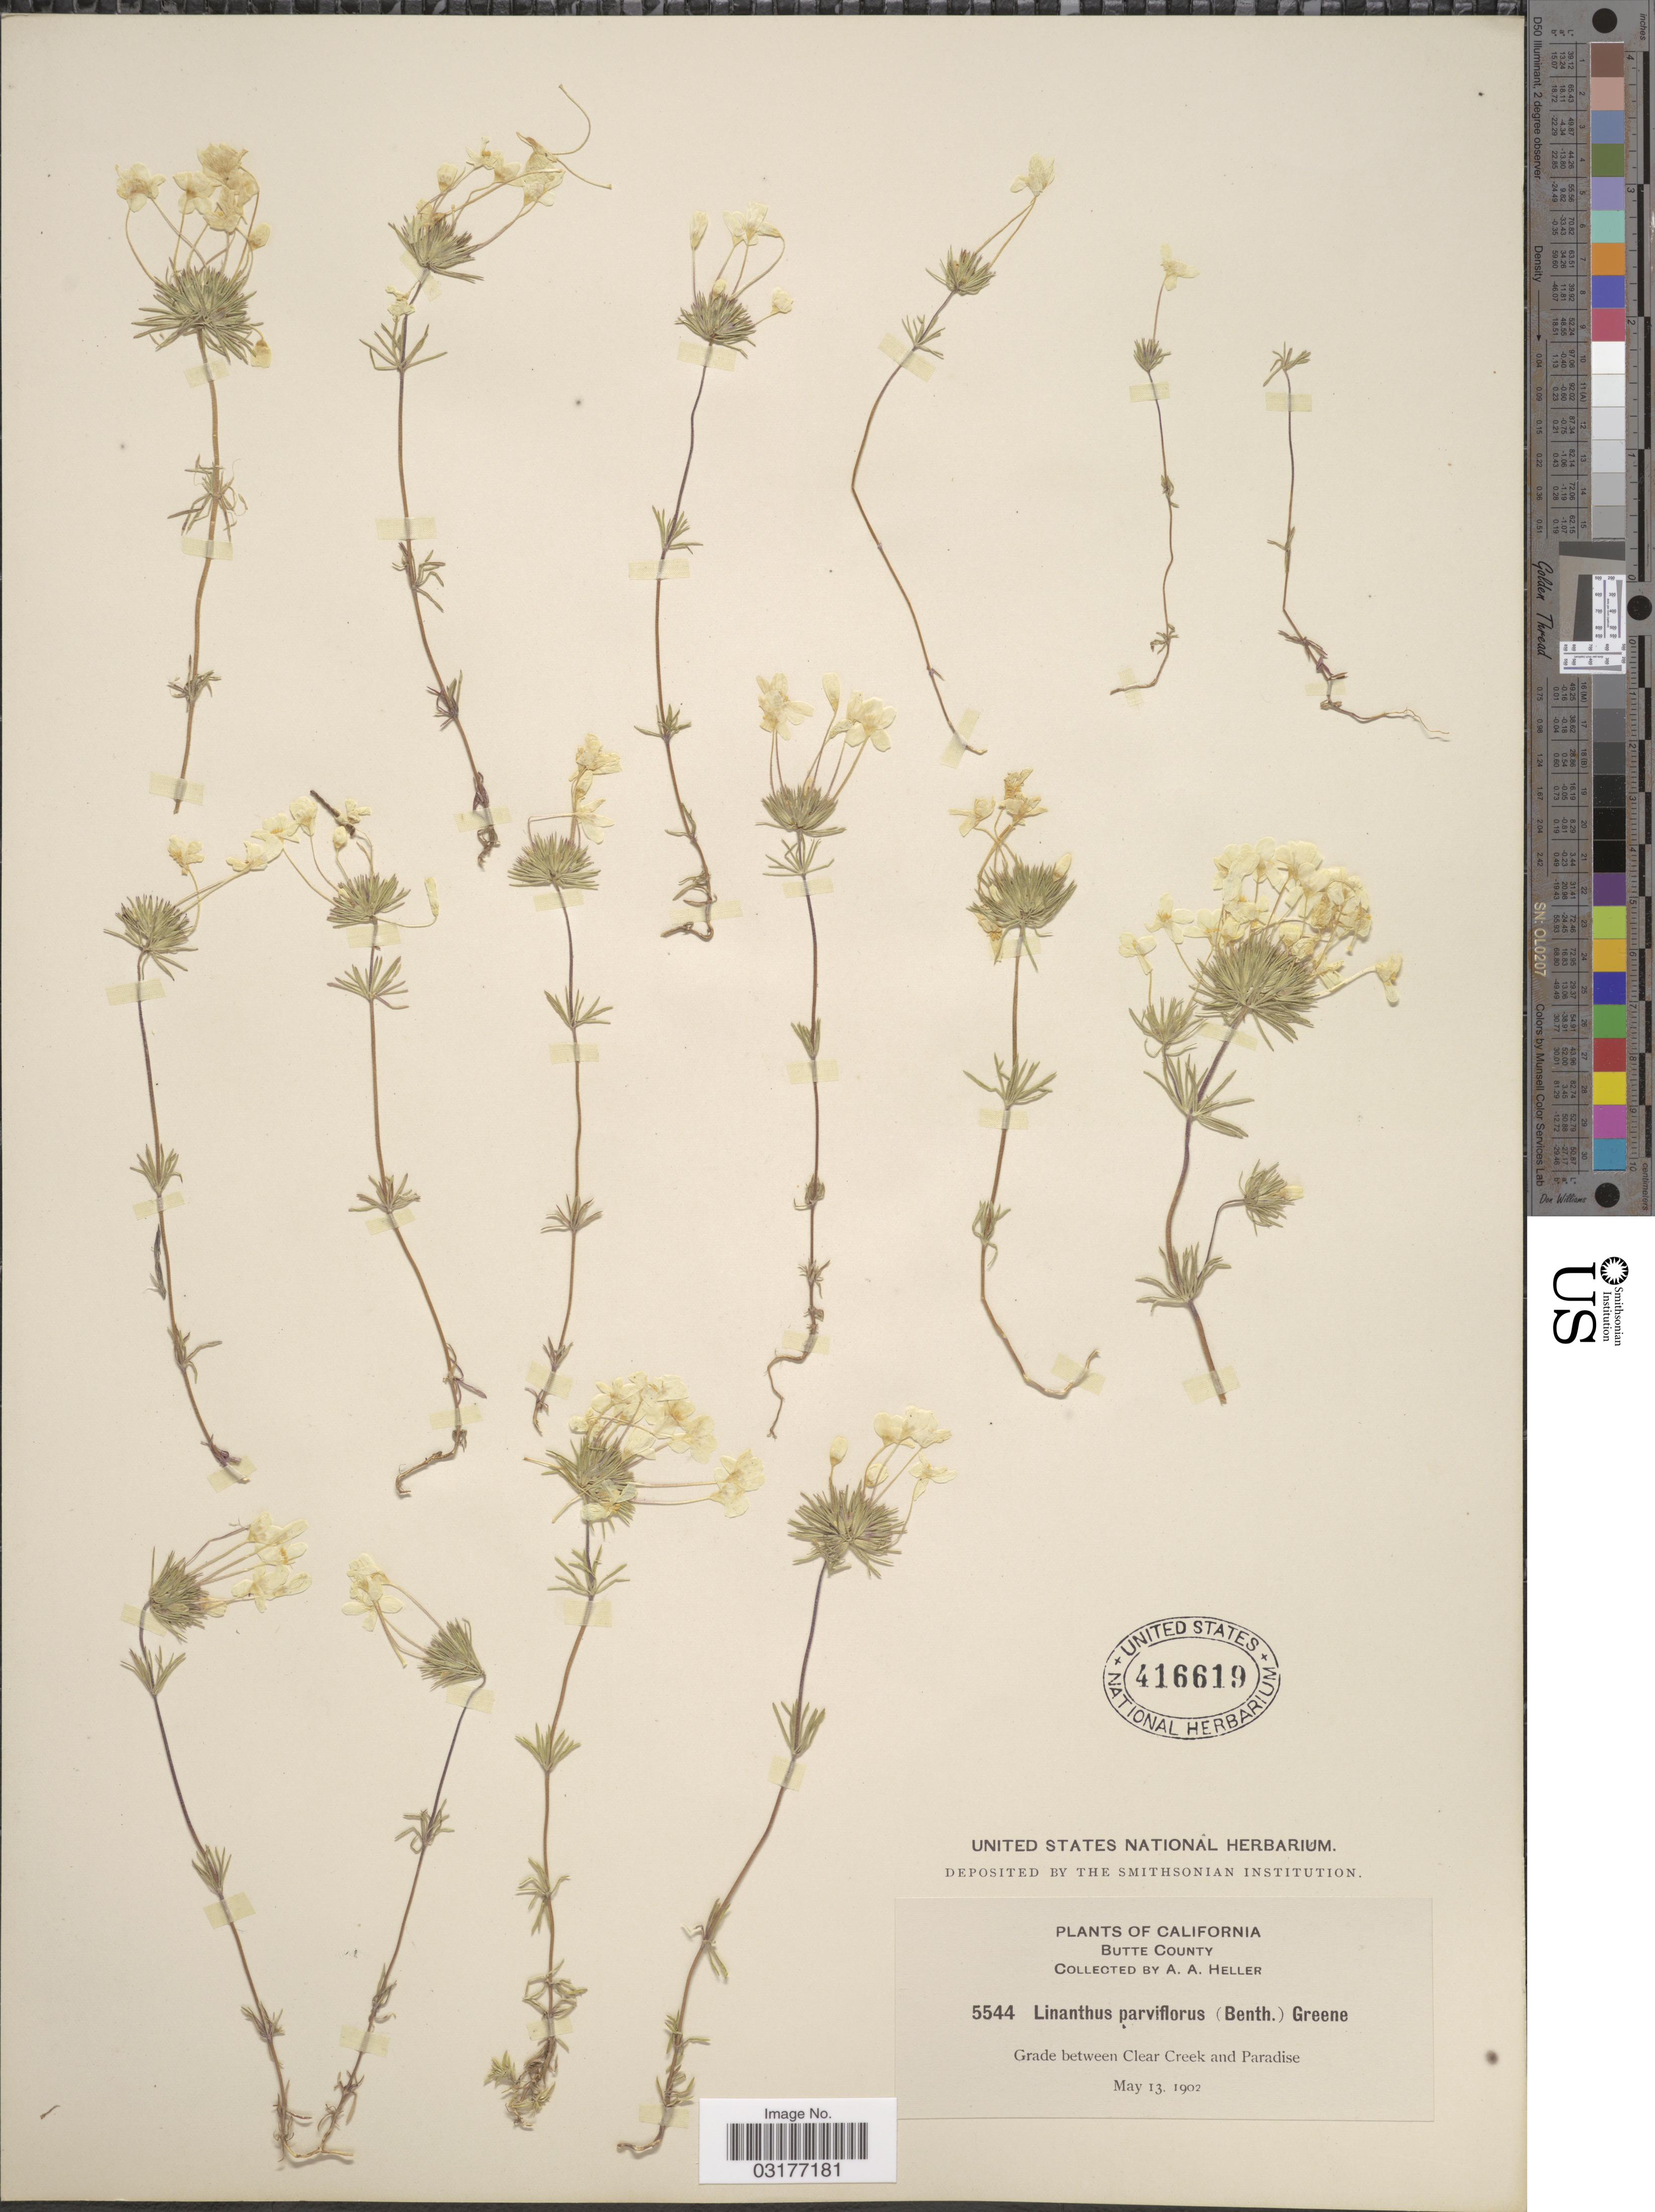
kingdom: Plantae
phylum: Tracheophyta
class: Magnoliopsida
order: Ericales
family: Polemoniaceae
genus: Leptosiphon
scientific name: Leptosiphon androsaceus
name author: Benth.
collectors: A. A. Heller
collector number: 5544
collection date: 1902-05-13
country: United States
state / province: California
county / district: Butte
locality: Butte County. Grade between Clear Creek and Paradise.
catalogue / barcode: US 416619